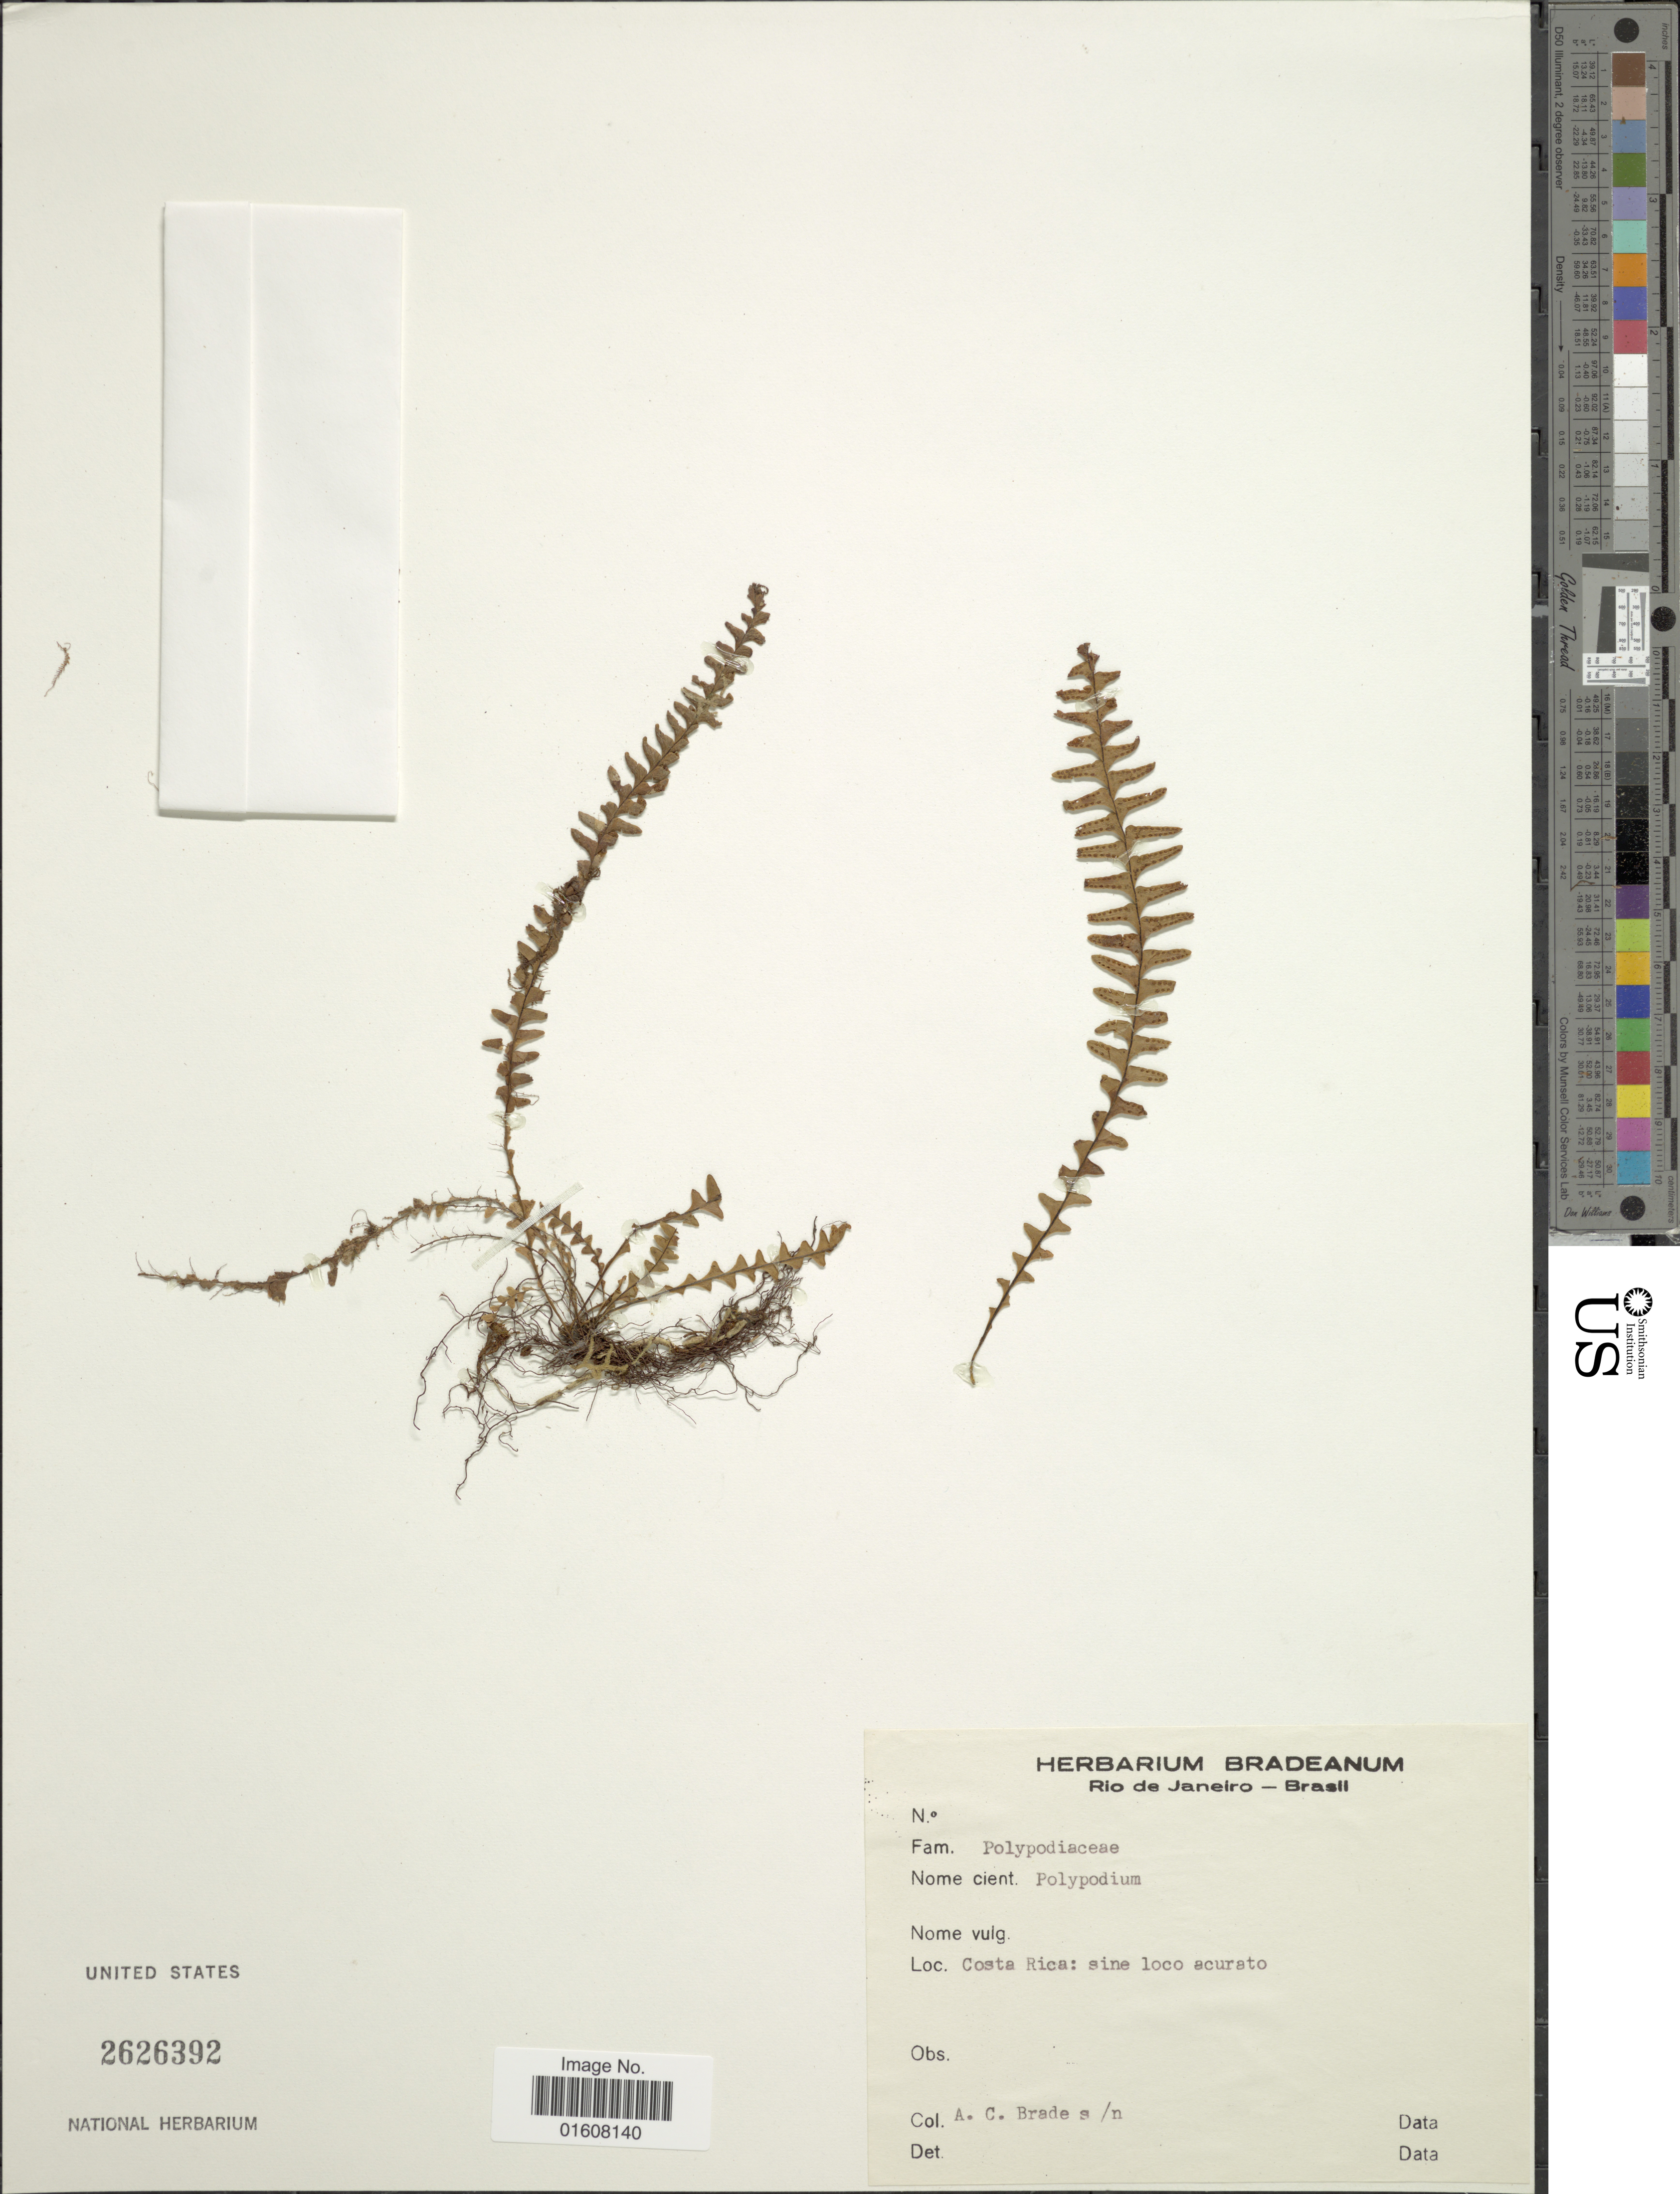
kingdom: Plantae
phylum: Tracheophyta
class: Polypodiopsida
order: Polypodiales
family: Polypodiaceae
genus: Grammitis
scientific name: Grammitis sp.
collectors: A. C. Brade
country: Costa Rica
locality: Sine loco acurato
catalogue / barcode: US 2626392